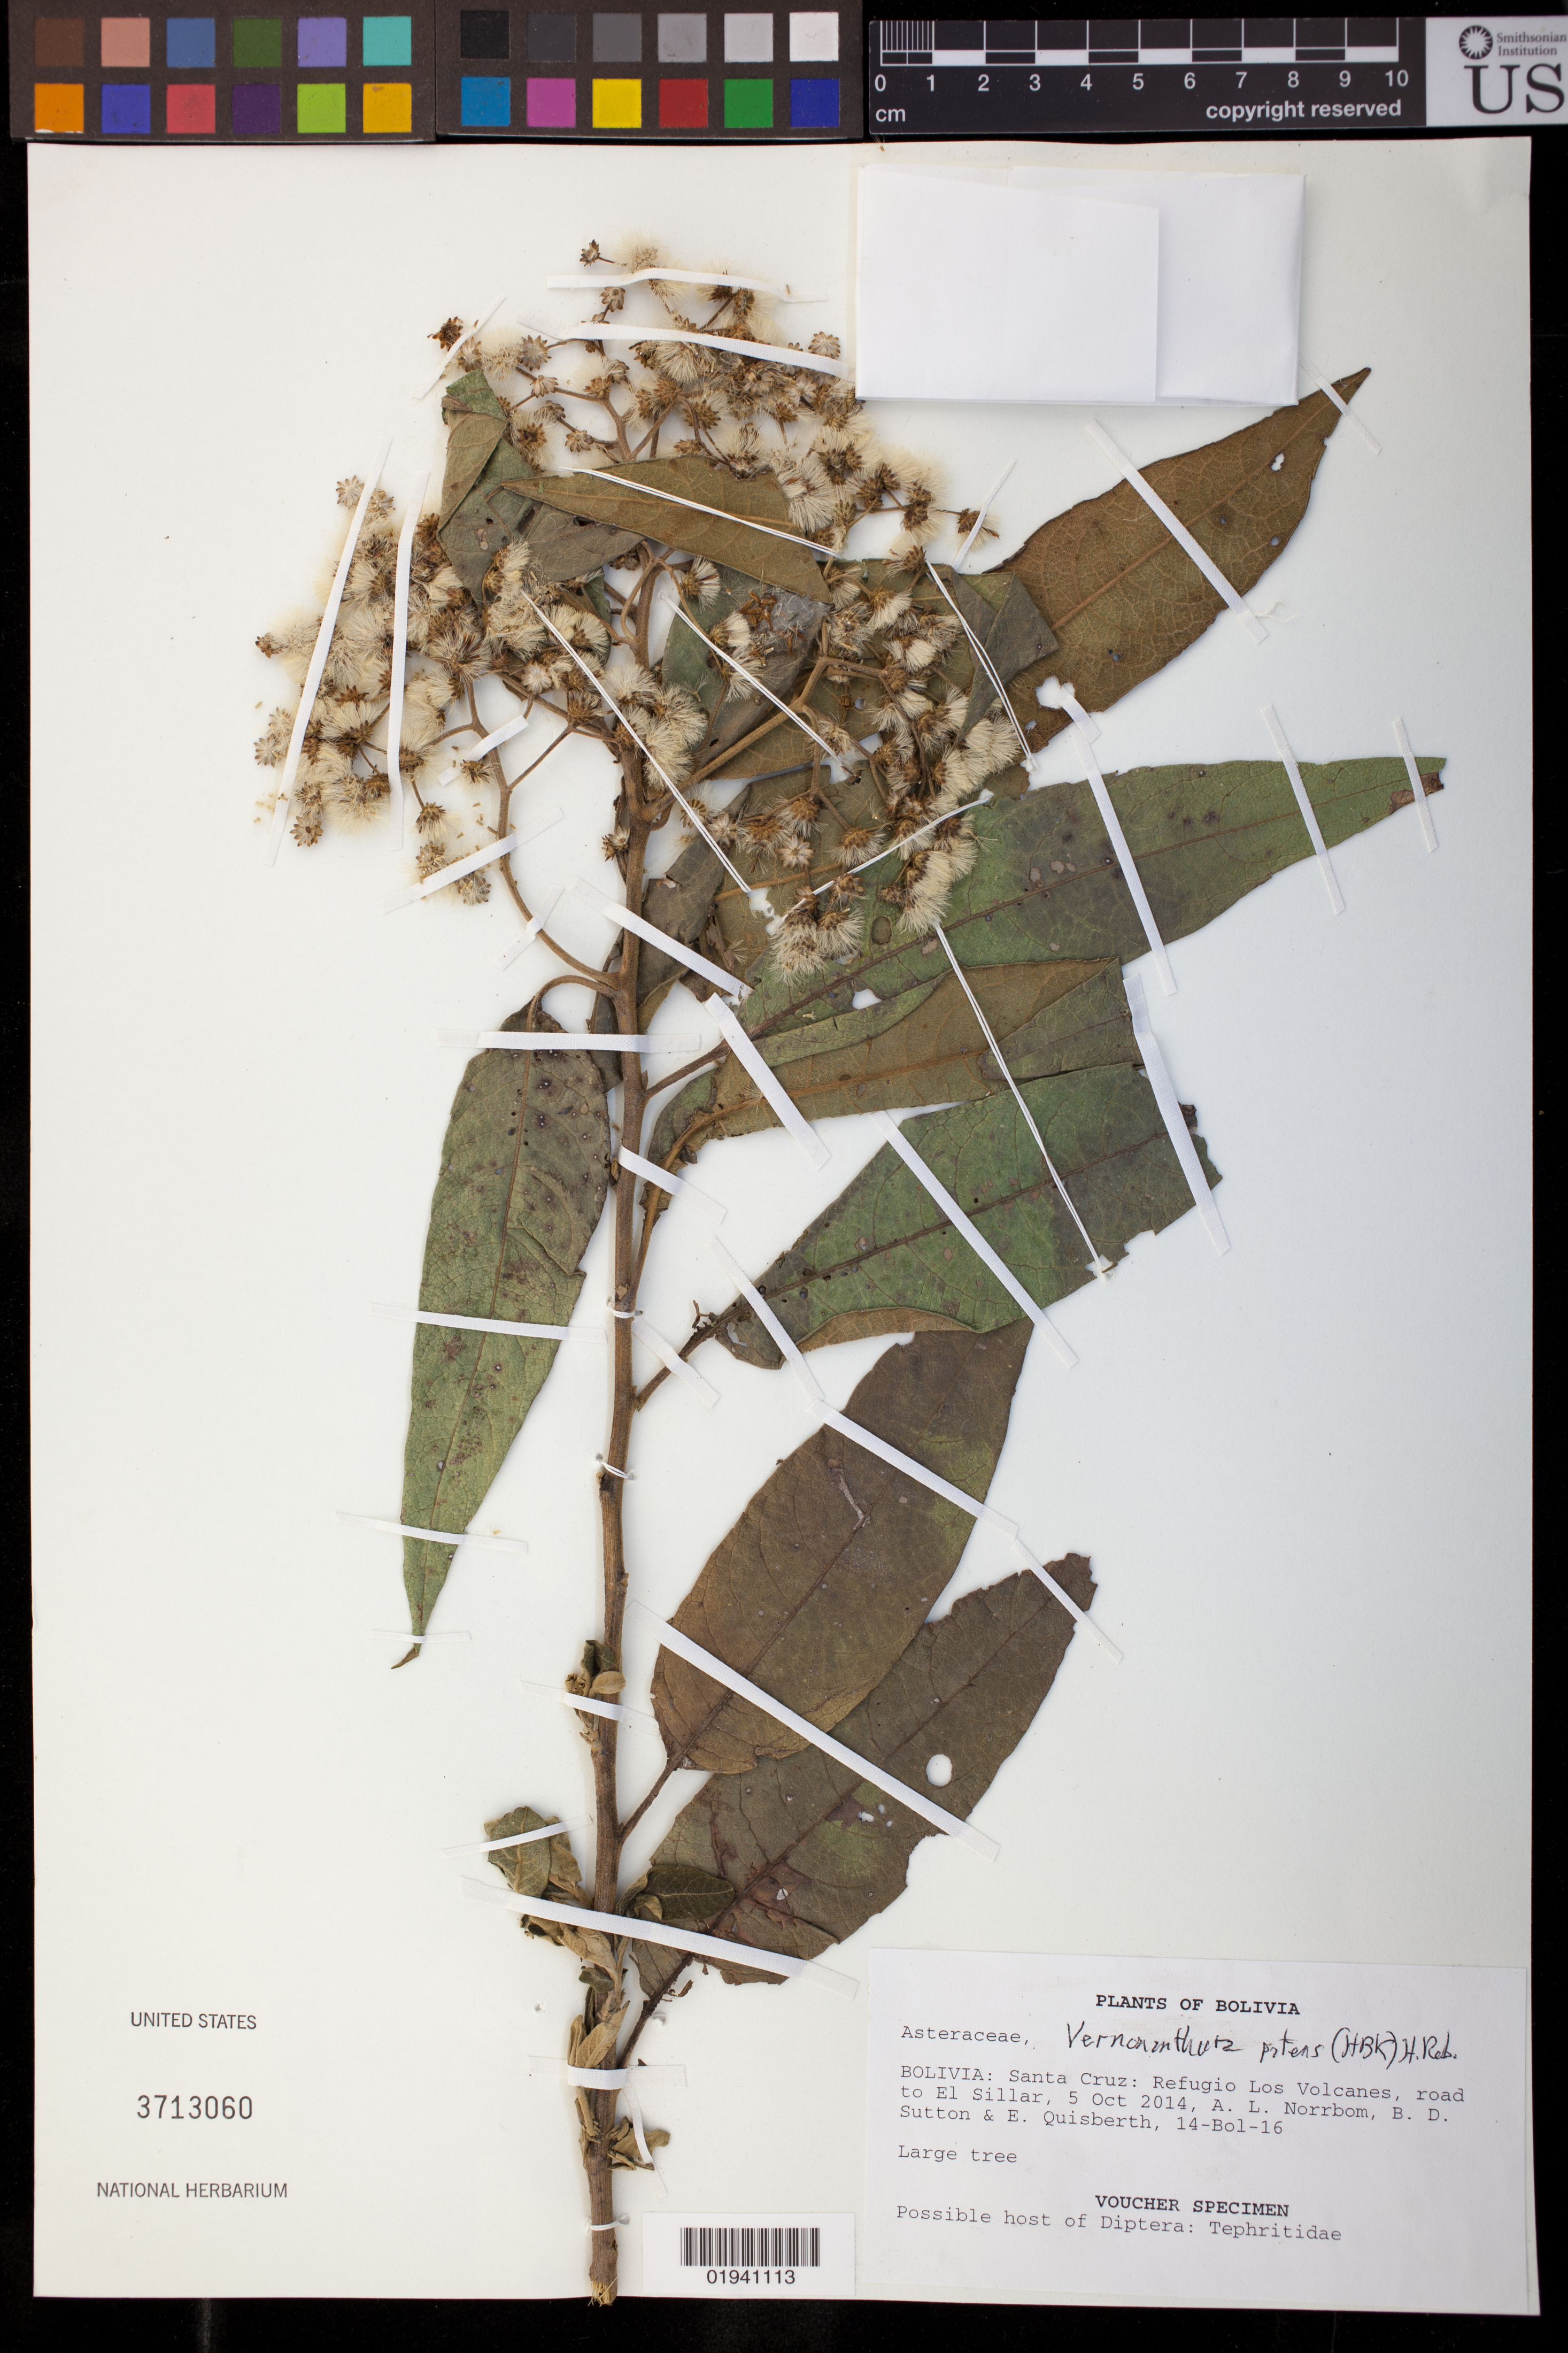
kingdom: Plantae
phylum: Tracheophyta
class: Magnoliopsida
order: Asterales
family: Asteraceae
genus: Vernonanthura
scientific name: Vernonanthura patens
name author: (Kunth) H. Rob.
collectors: A. L. Norrbom, B. Sutton & E. Quisberth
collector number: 14-Bol-16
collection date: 2014-10-05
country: Bolivia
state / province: Santa Cruz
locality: Refugio Los Volcanes, road to El Sillar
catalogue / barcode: US 3713060